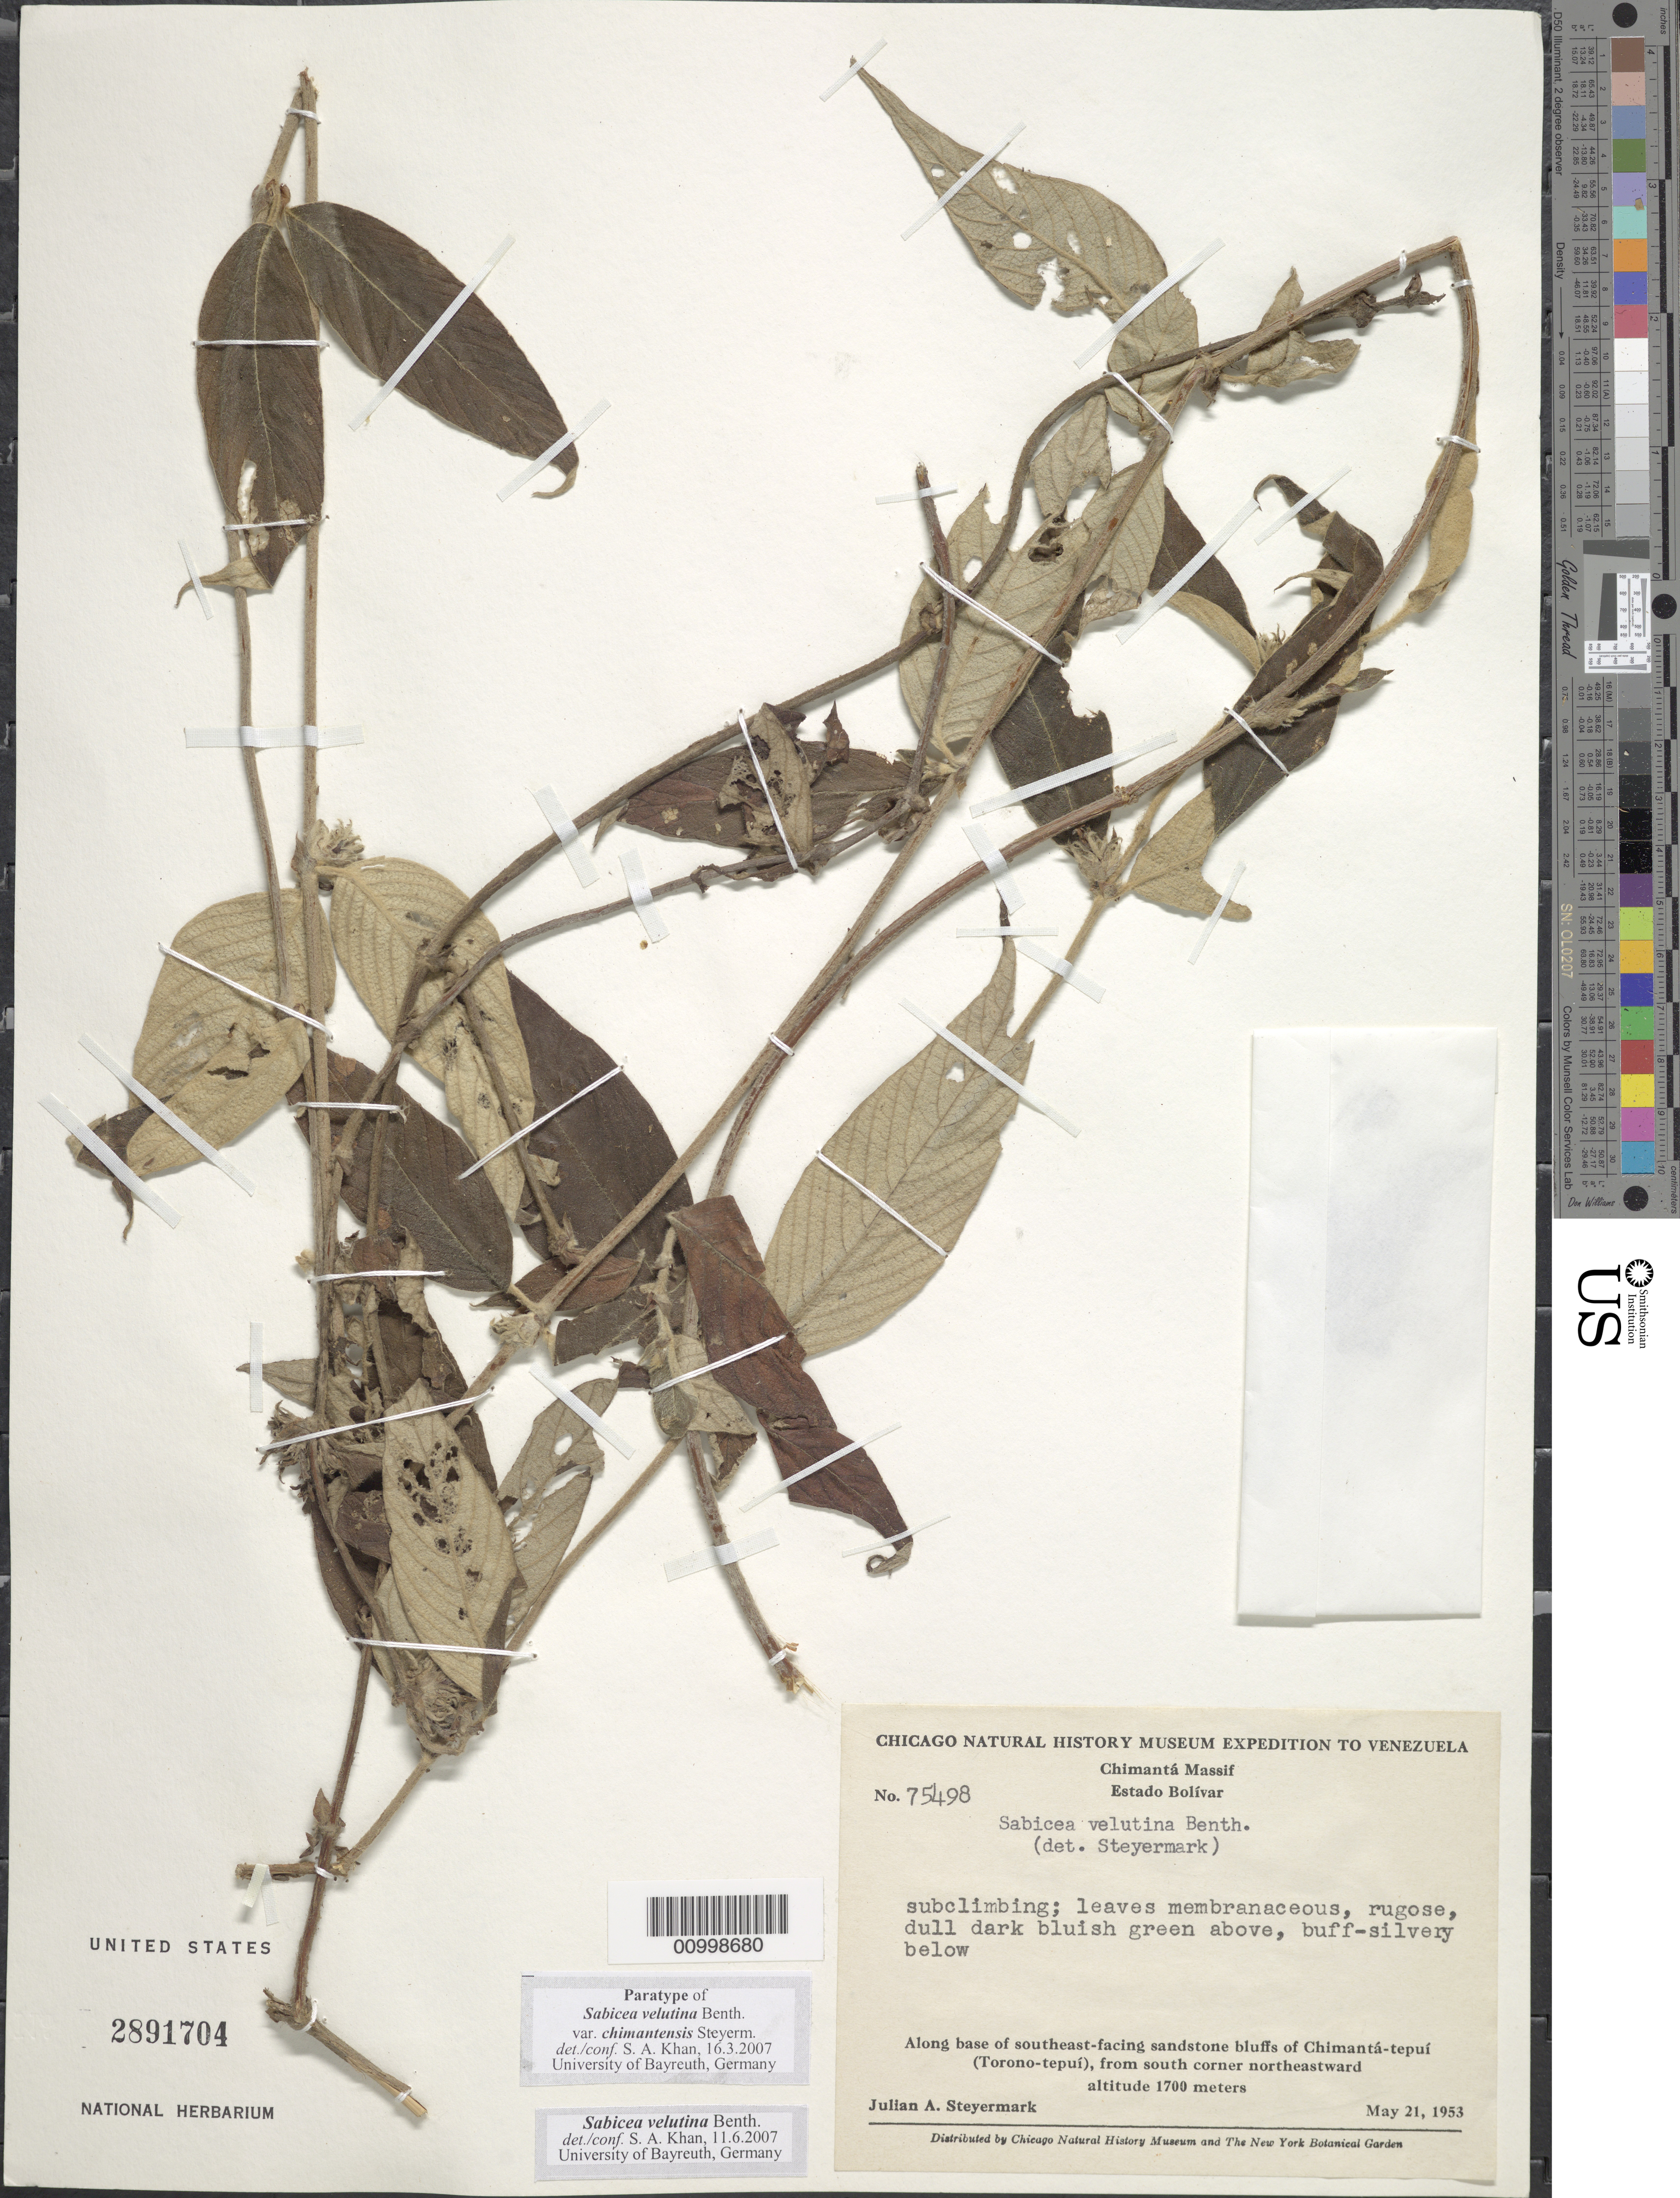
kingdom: Plantae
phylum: Tracheophyta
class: Magnoliopsida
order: Gentianales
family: Rubiaceae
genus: Sabicea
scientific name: Sabicea velutina subsp. chimantensis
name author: Steyerm.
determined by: Khan, Saleh A.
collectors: J. Steyermark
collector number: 75498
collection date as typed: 21-May-53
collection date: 1953-05-21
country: Venezuela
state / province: Bolívar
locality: Chimantá Massif, along SW-facing sandstone bluffs of Chimantá-tepuí (Torono-tepuí), from S corner to NE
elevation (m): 1700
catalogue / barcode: US 2891704